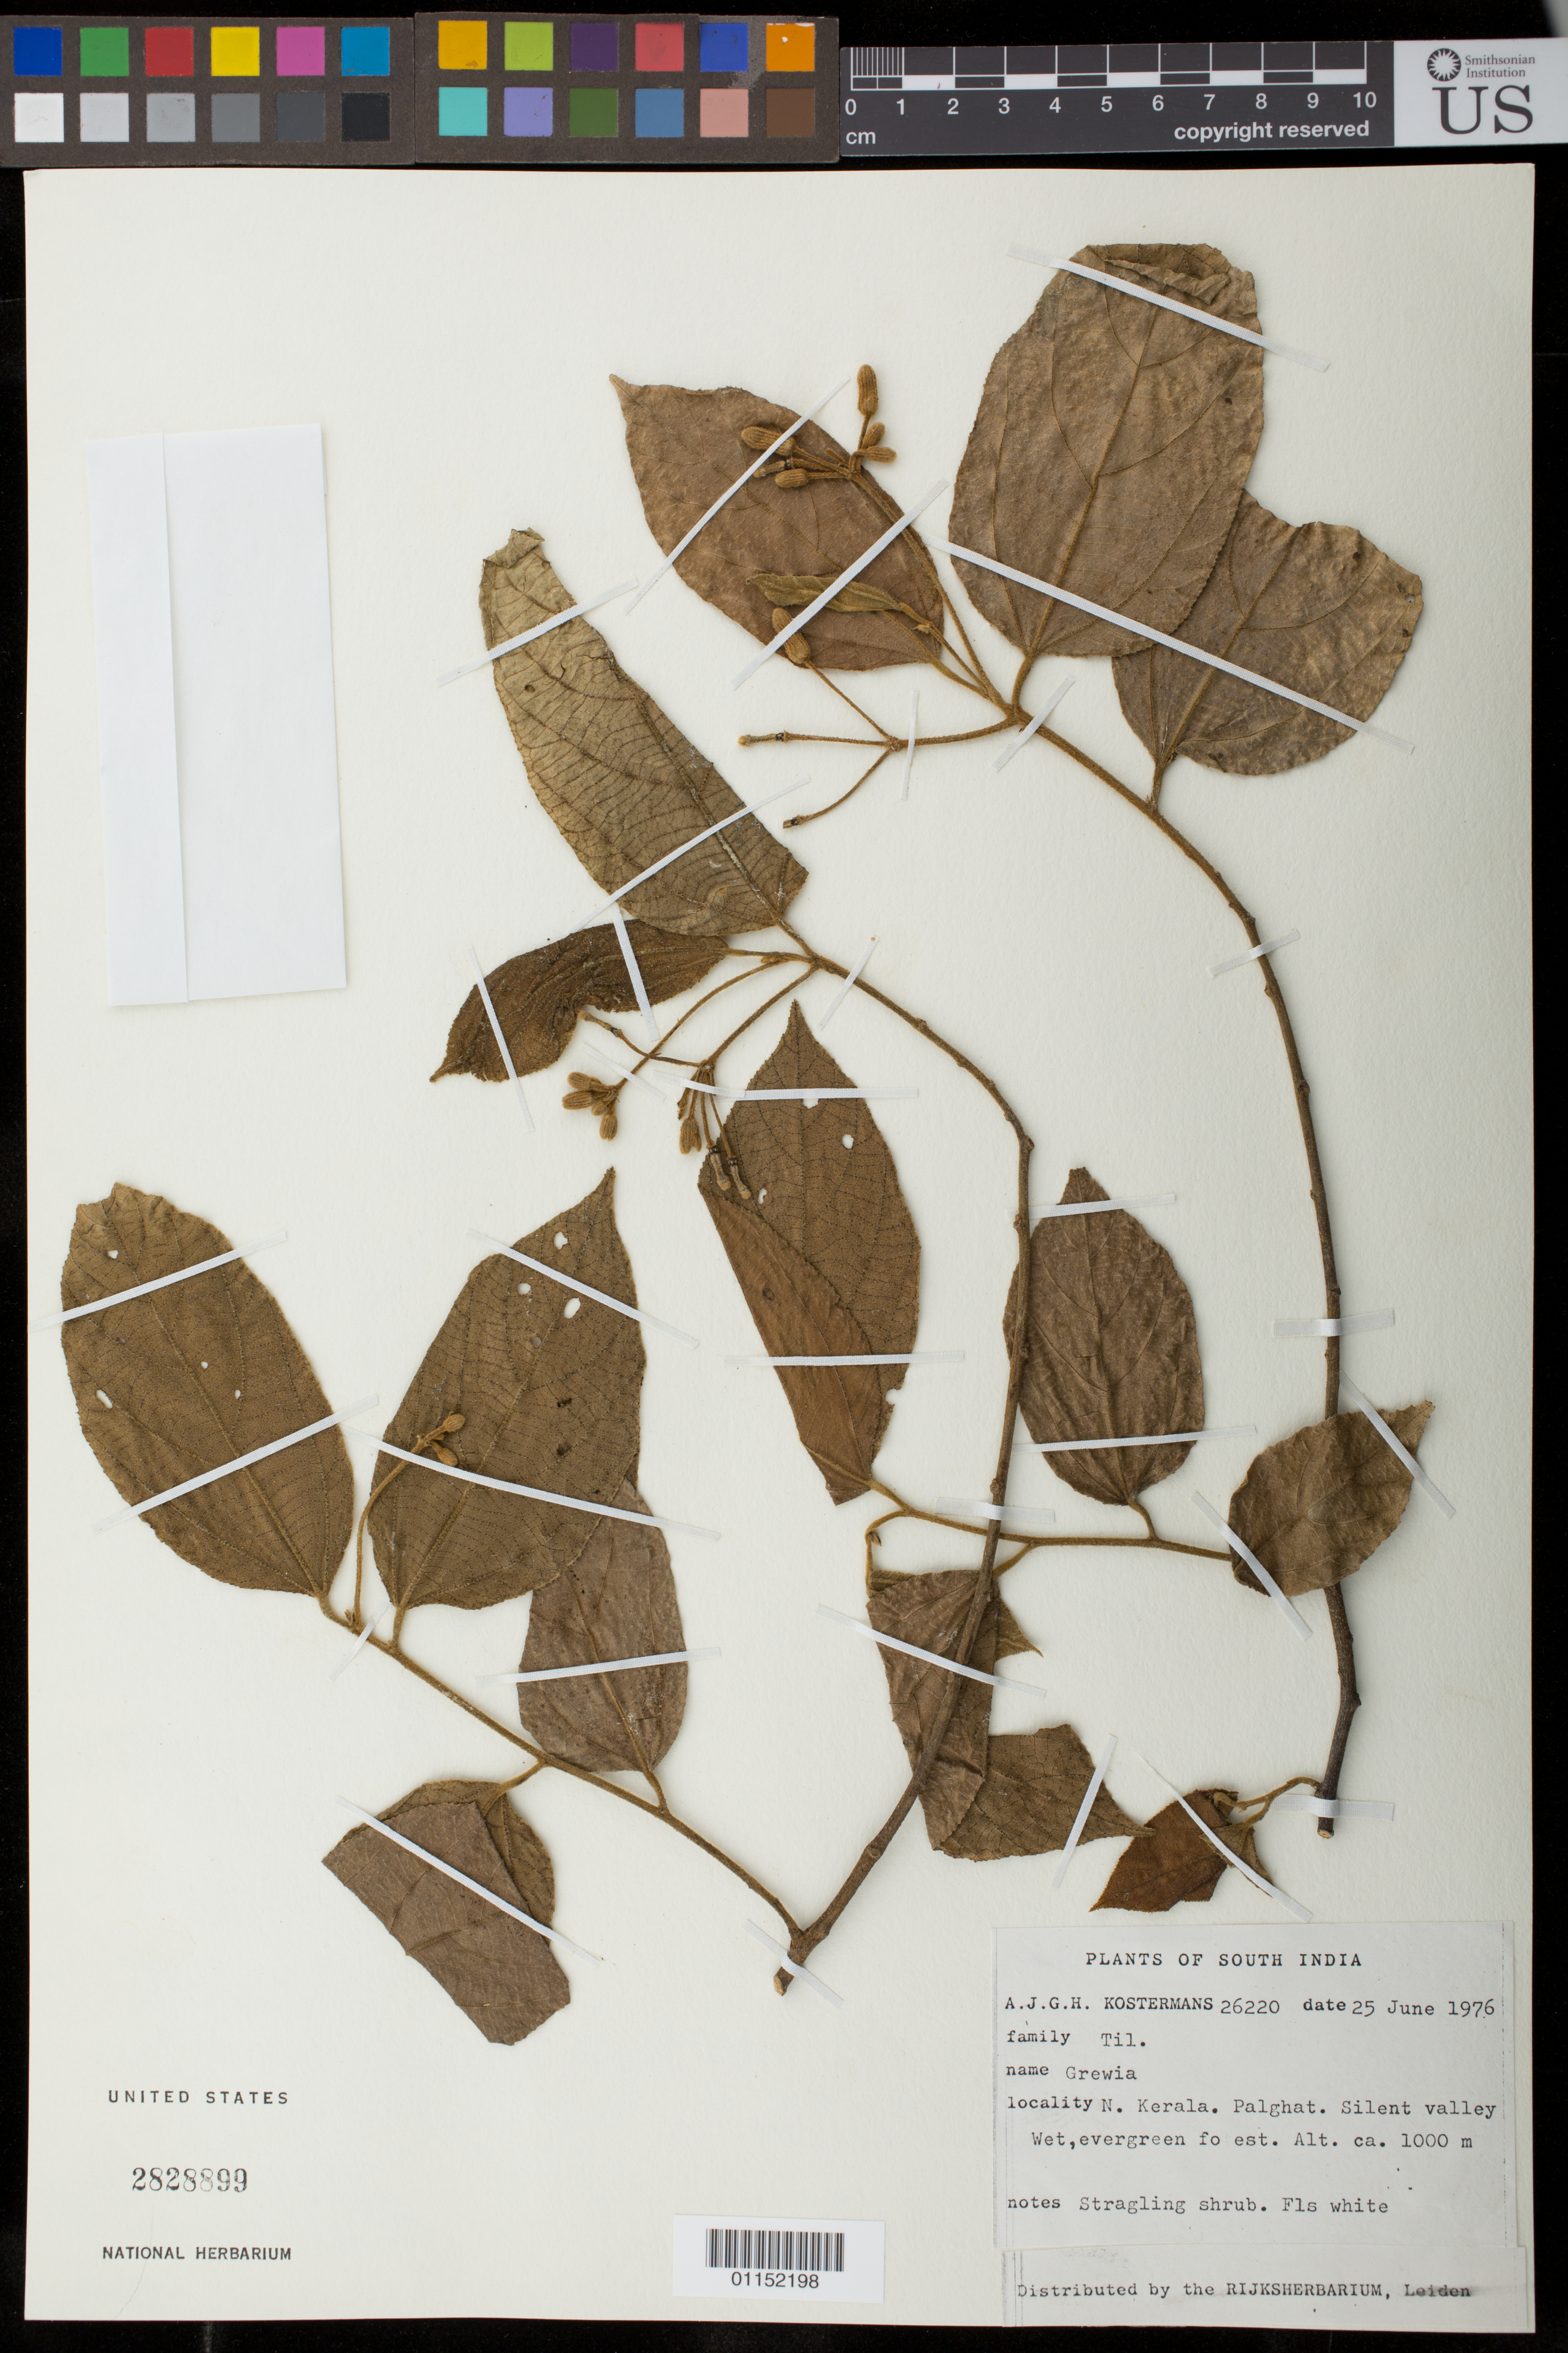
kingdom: Plantae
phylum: Tracheophyta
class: Magnoliopsida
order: Malvales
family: Malvaceae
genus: Grewia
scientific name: Grewia sp.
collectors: A. J. G. Kostermans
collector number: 26220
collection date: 1976-06-25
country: India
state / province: Kerala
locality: Palghat. Silent Valley Wet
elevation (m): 1000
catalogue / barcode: US 2828899